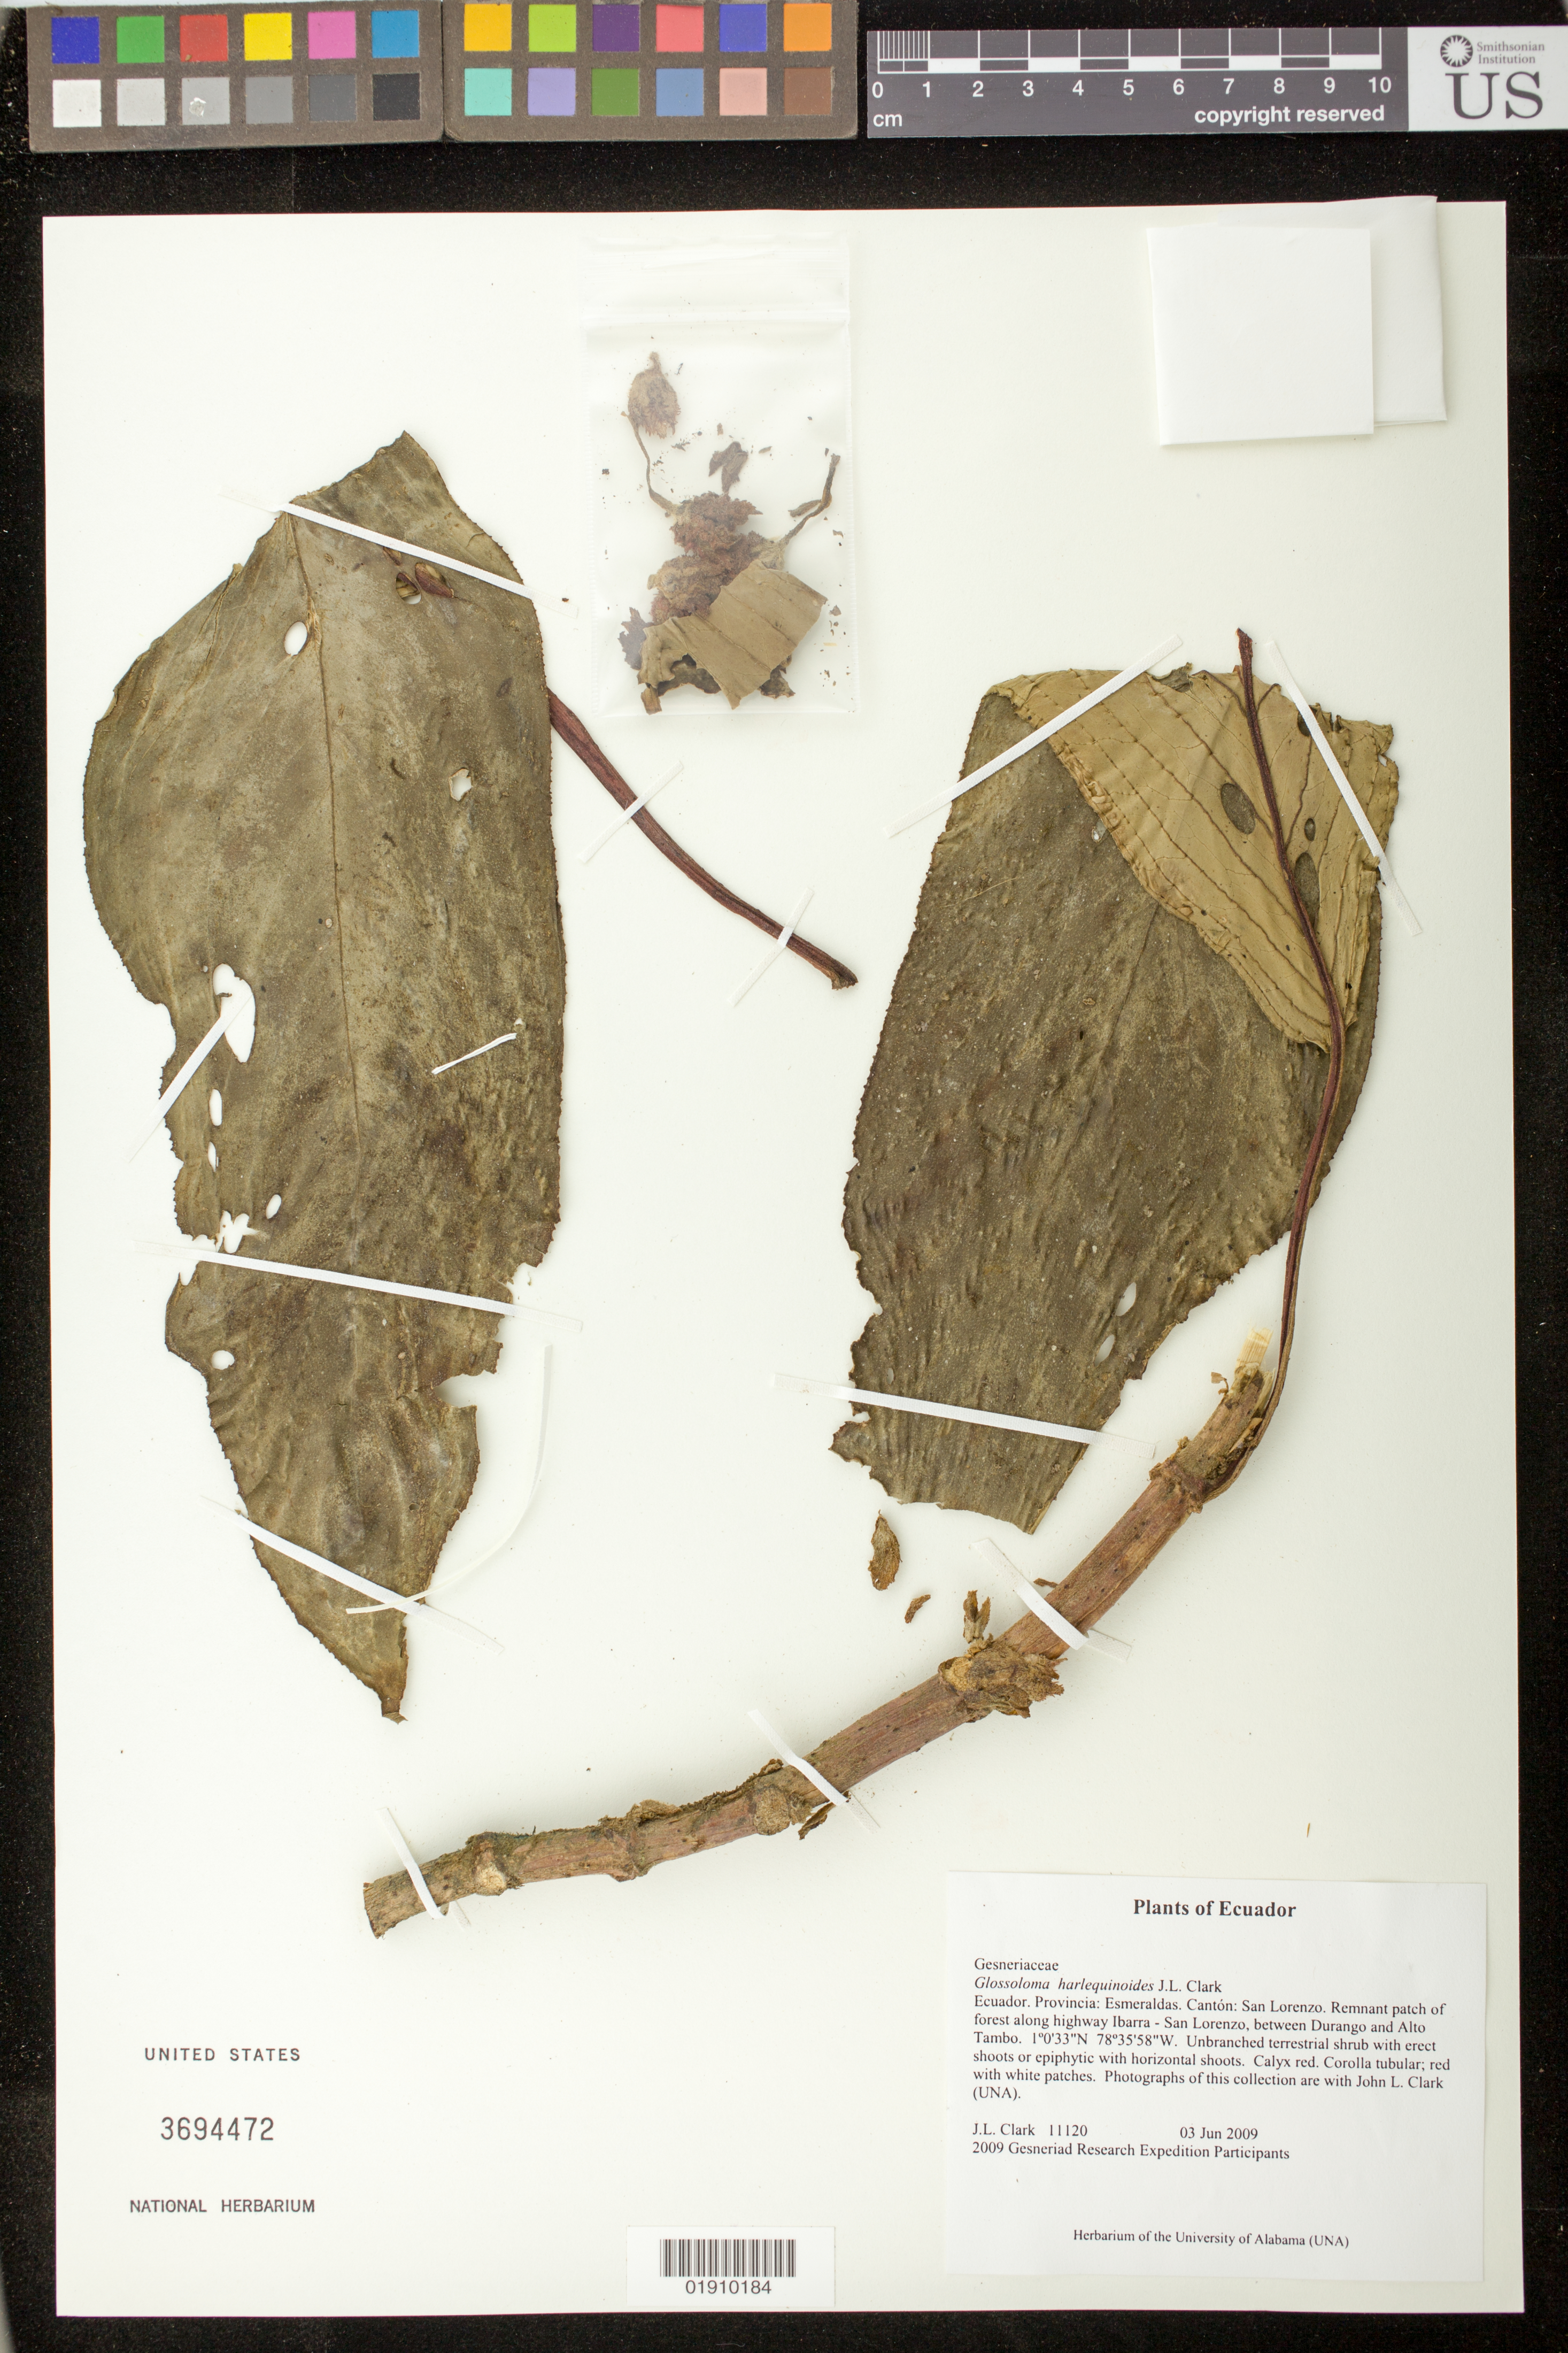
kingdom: Plantae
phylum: Tracheophyta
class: Magnoliopsida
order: Lamiales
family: Gesneriaceae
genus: Glossoloma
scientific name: Glossoloma harlequinoides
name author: J.L. Clark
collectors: J. L. Clark & 2009 Gesneriad Research Expedition Participants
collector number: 11120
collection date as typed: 03 Jun 2009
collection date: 2009-06-03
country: Ecuador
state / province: Esmeraldas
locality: Ecuador. Provincia: Esmeraldas. Canton: San Lorenzo. Remnant patch of forest along highway Ibarra-San Lorenzo, between Durango and Alto Tambo.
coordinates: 1 0 33 N, 78 35 58 W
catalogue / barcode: US 3694472